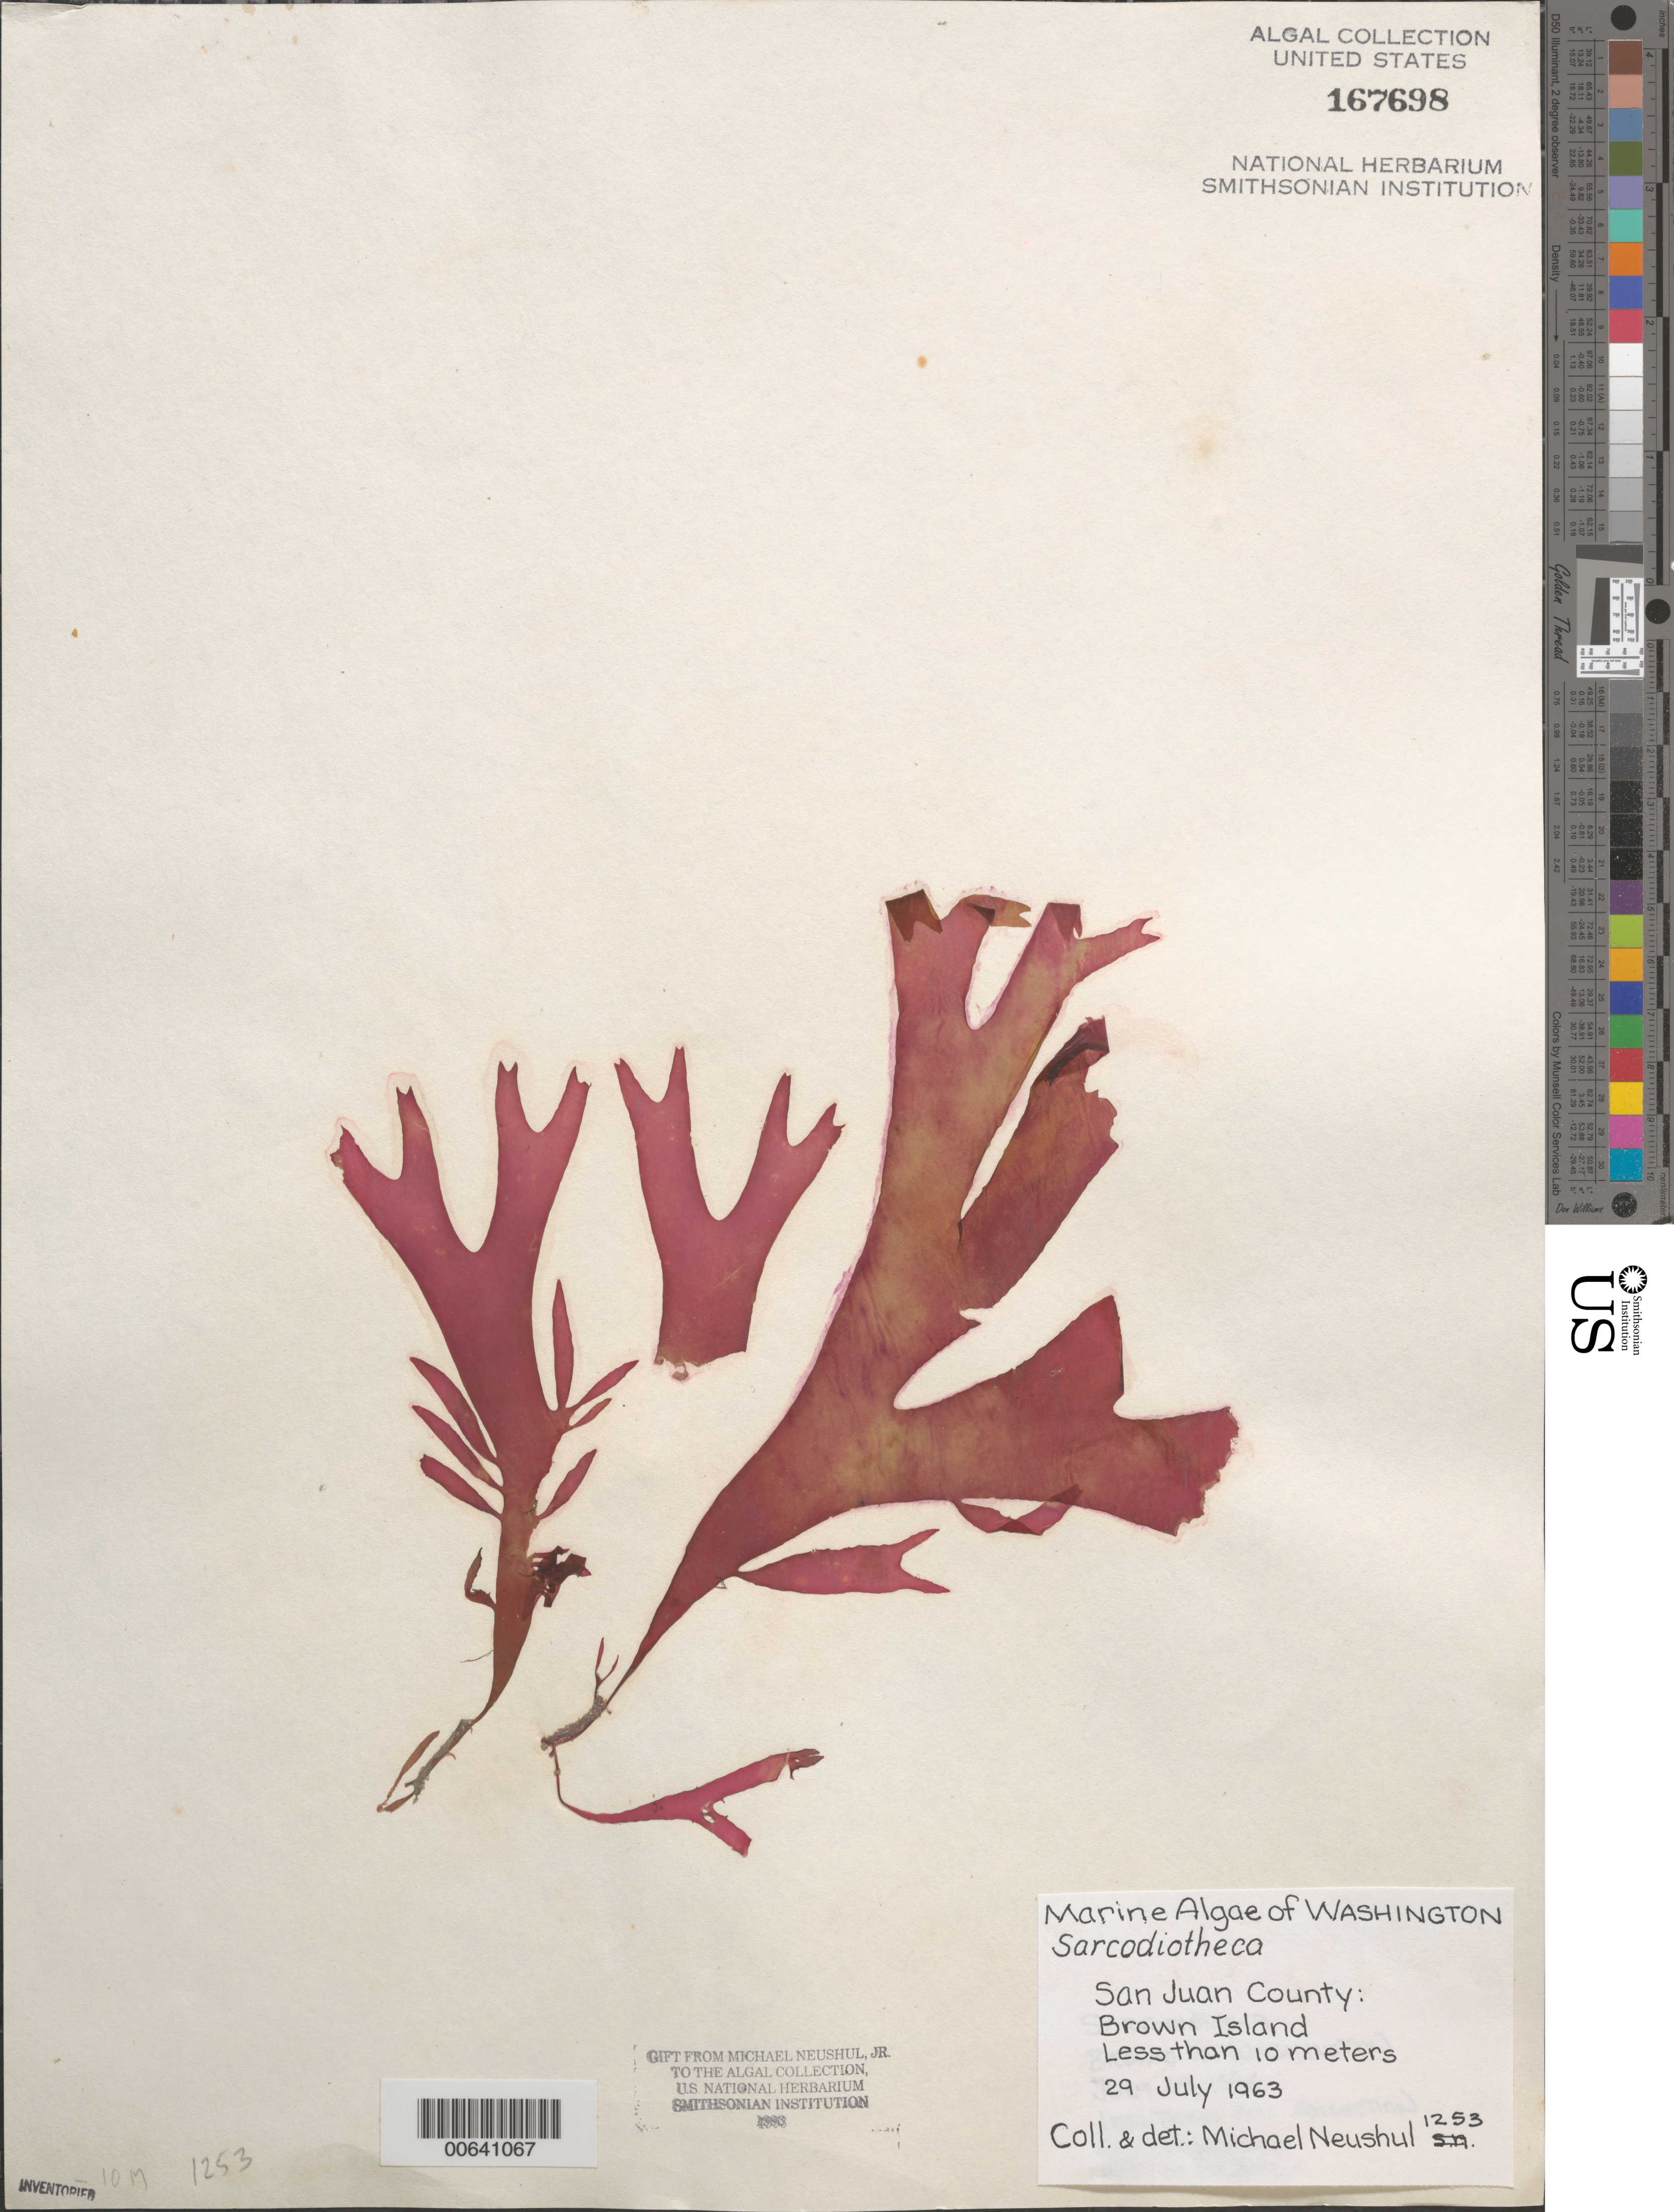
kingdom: Plantae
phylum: Rhodophyta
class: Florideophyceae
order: Gigartinales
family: Solieriaceae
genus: Sarcodiotheca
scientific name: Sarcodiotheca sp.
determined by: Neushul, M.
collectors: M. Neushul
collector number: Neushul 1253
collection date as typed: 29 Jul 1963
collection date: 1963-07-29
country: United States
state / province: Washington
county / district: San Juan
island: Brown Island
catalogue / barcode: US 167698